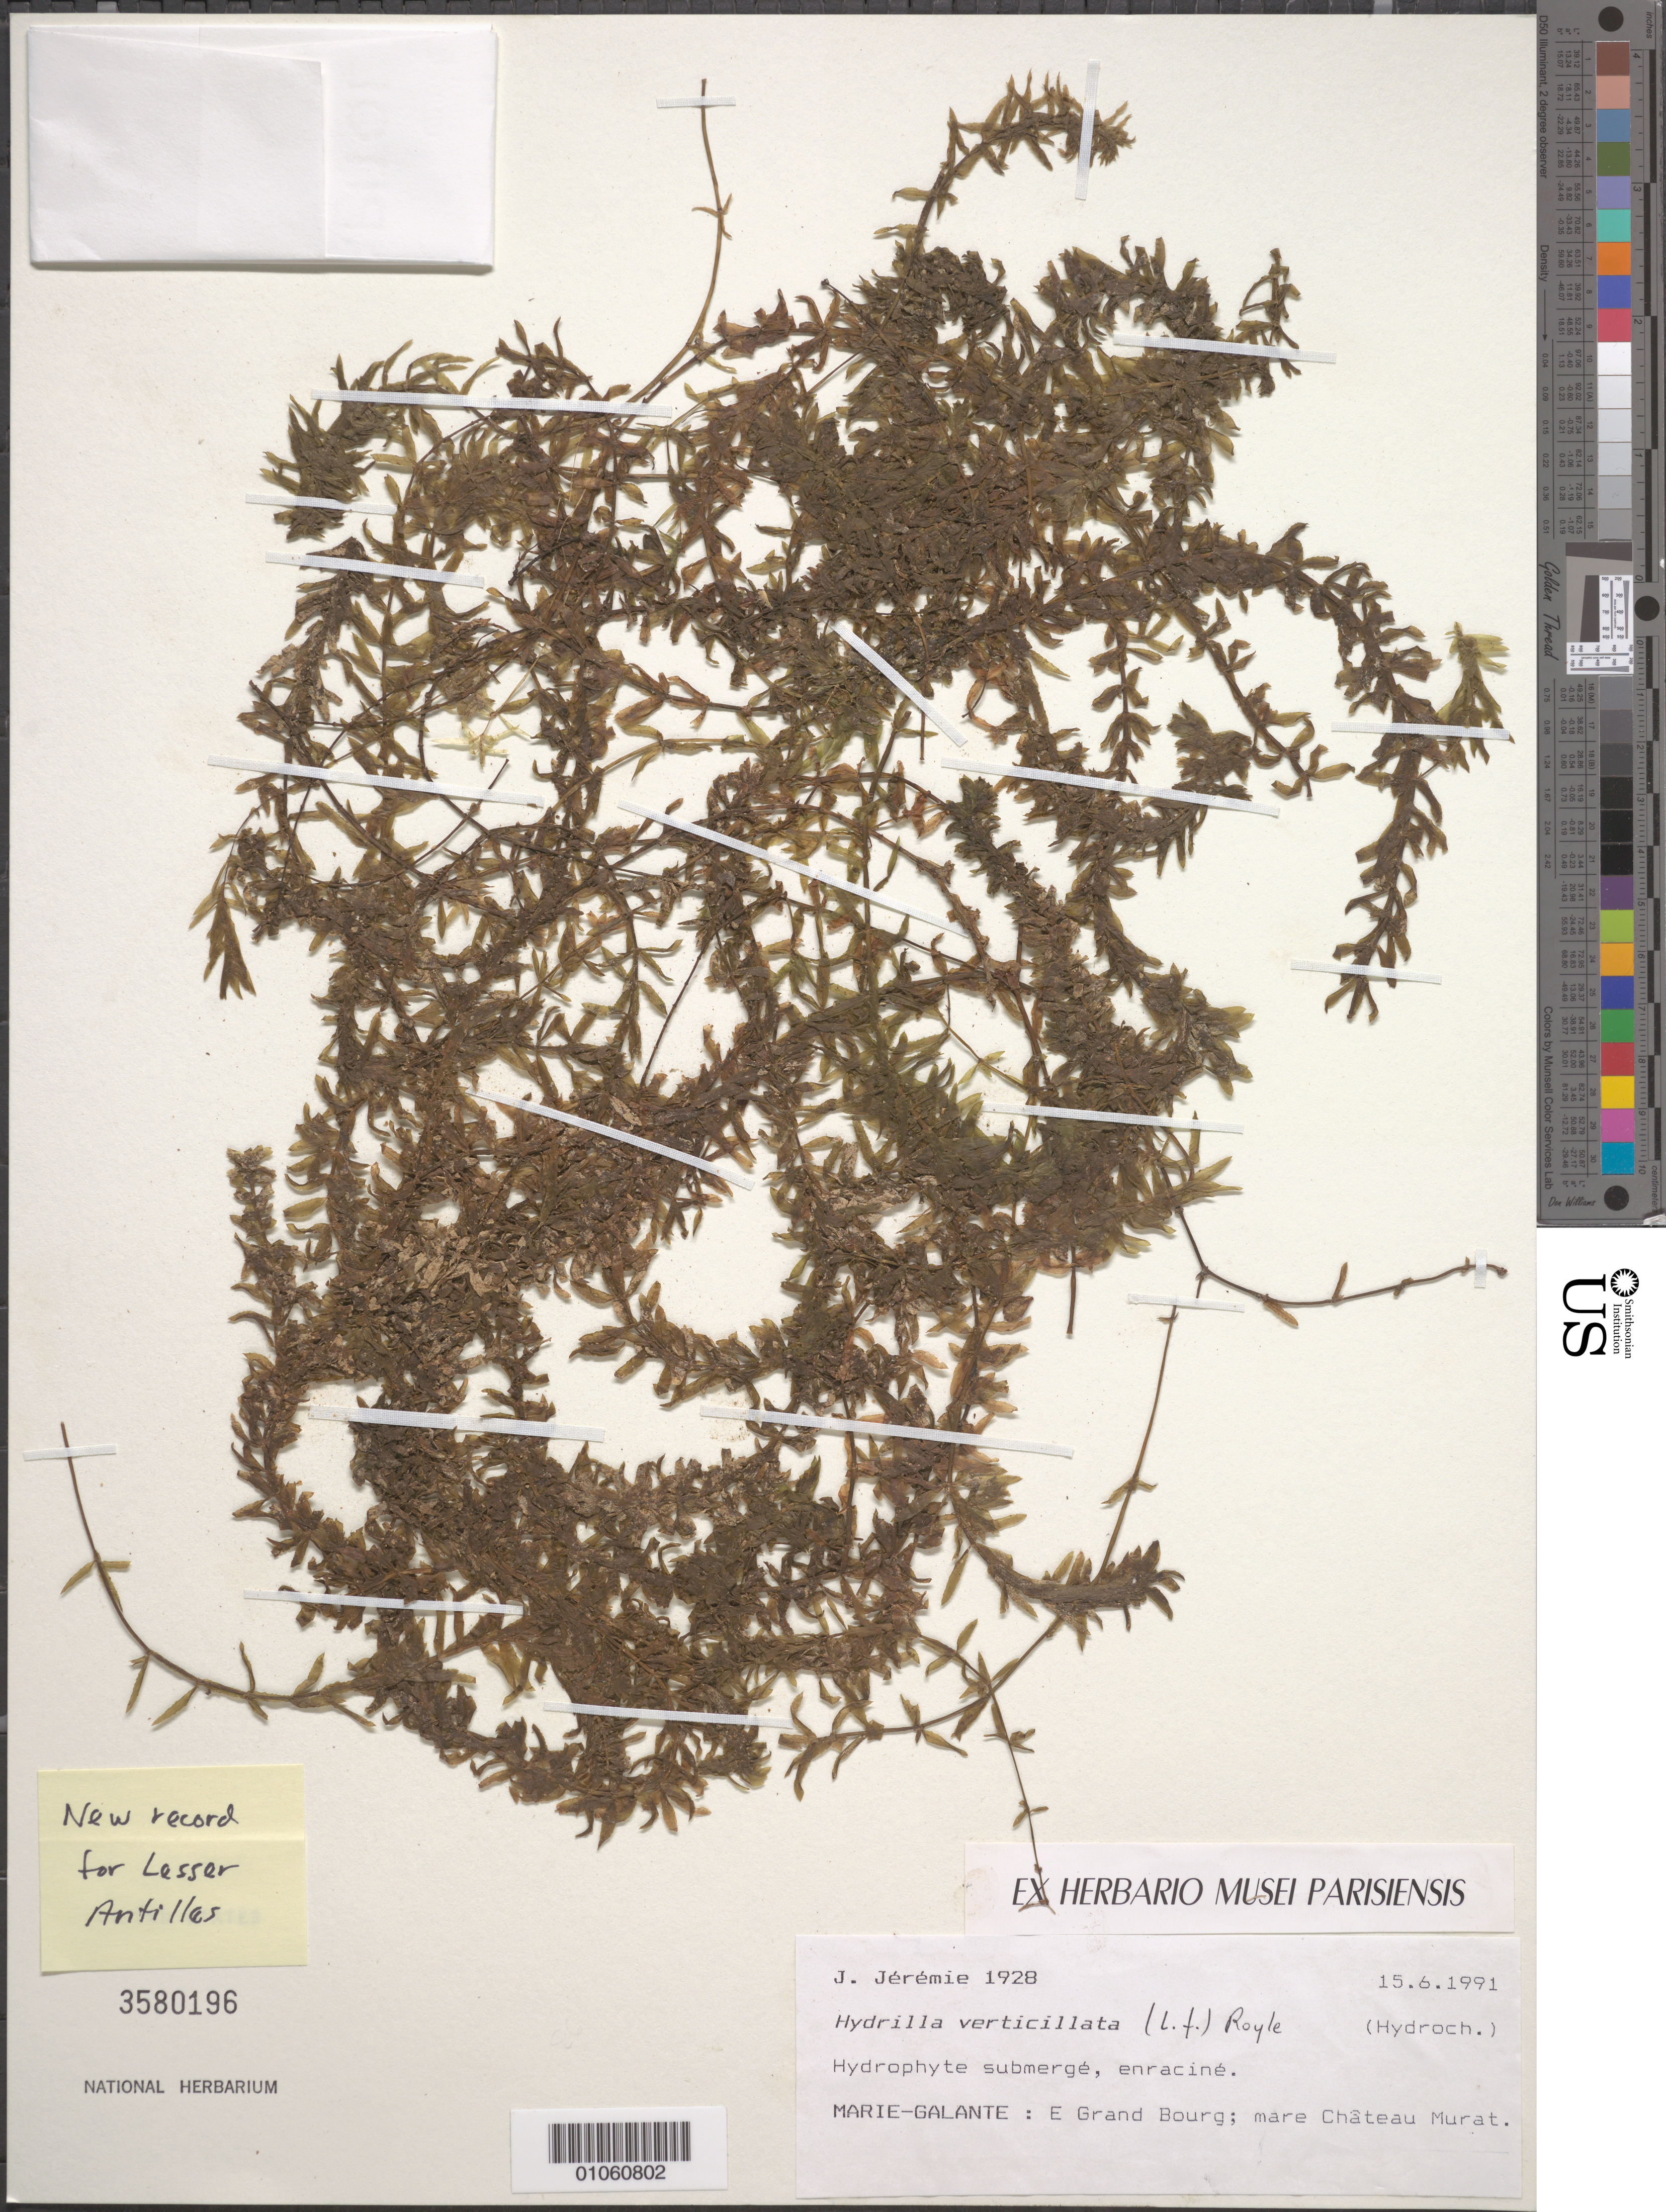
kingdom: Plantae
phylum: Tracheophyta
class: Liliopsida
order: Alismatales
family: Hydrocharitaceae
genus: Hydrilla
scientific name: Hydrilla verticillata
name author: (L. f.) Royle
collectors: J. Jérémie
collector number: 1928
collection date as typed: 15 Jun 1991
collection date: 1991-06-15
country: Guadeloupe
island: Marie Galante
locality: E. Grand Bourg; mare Château Murat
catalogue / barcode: US 3580196